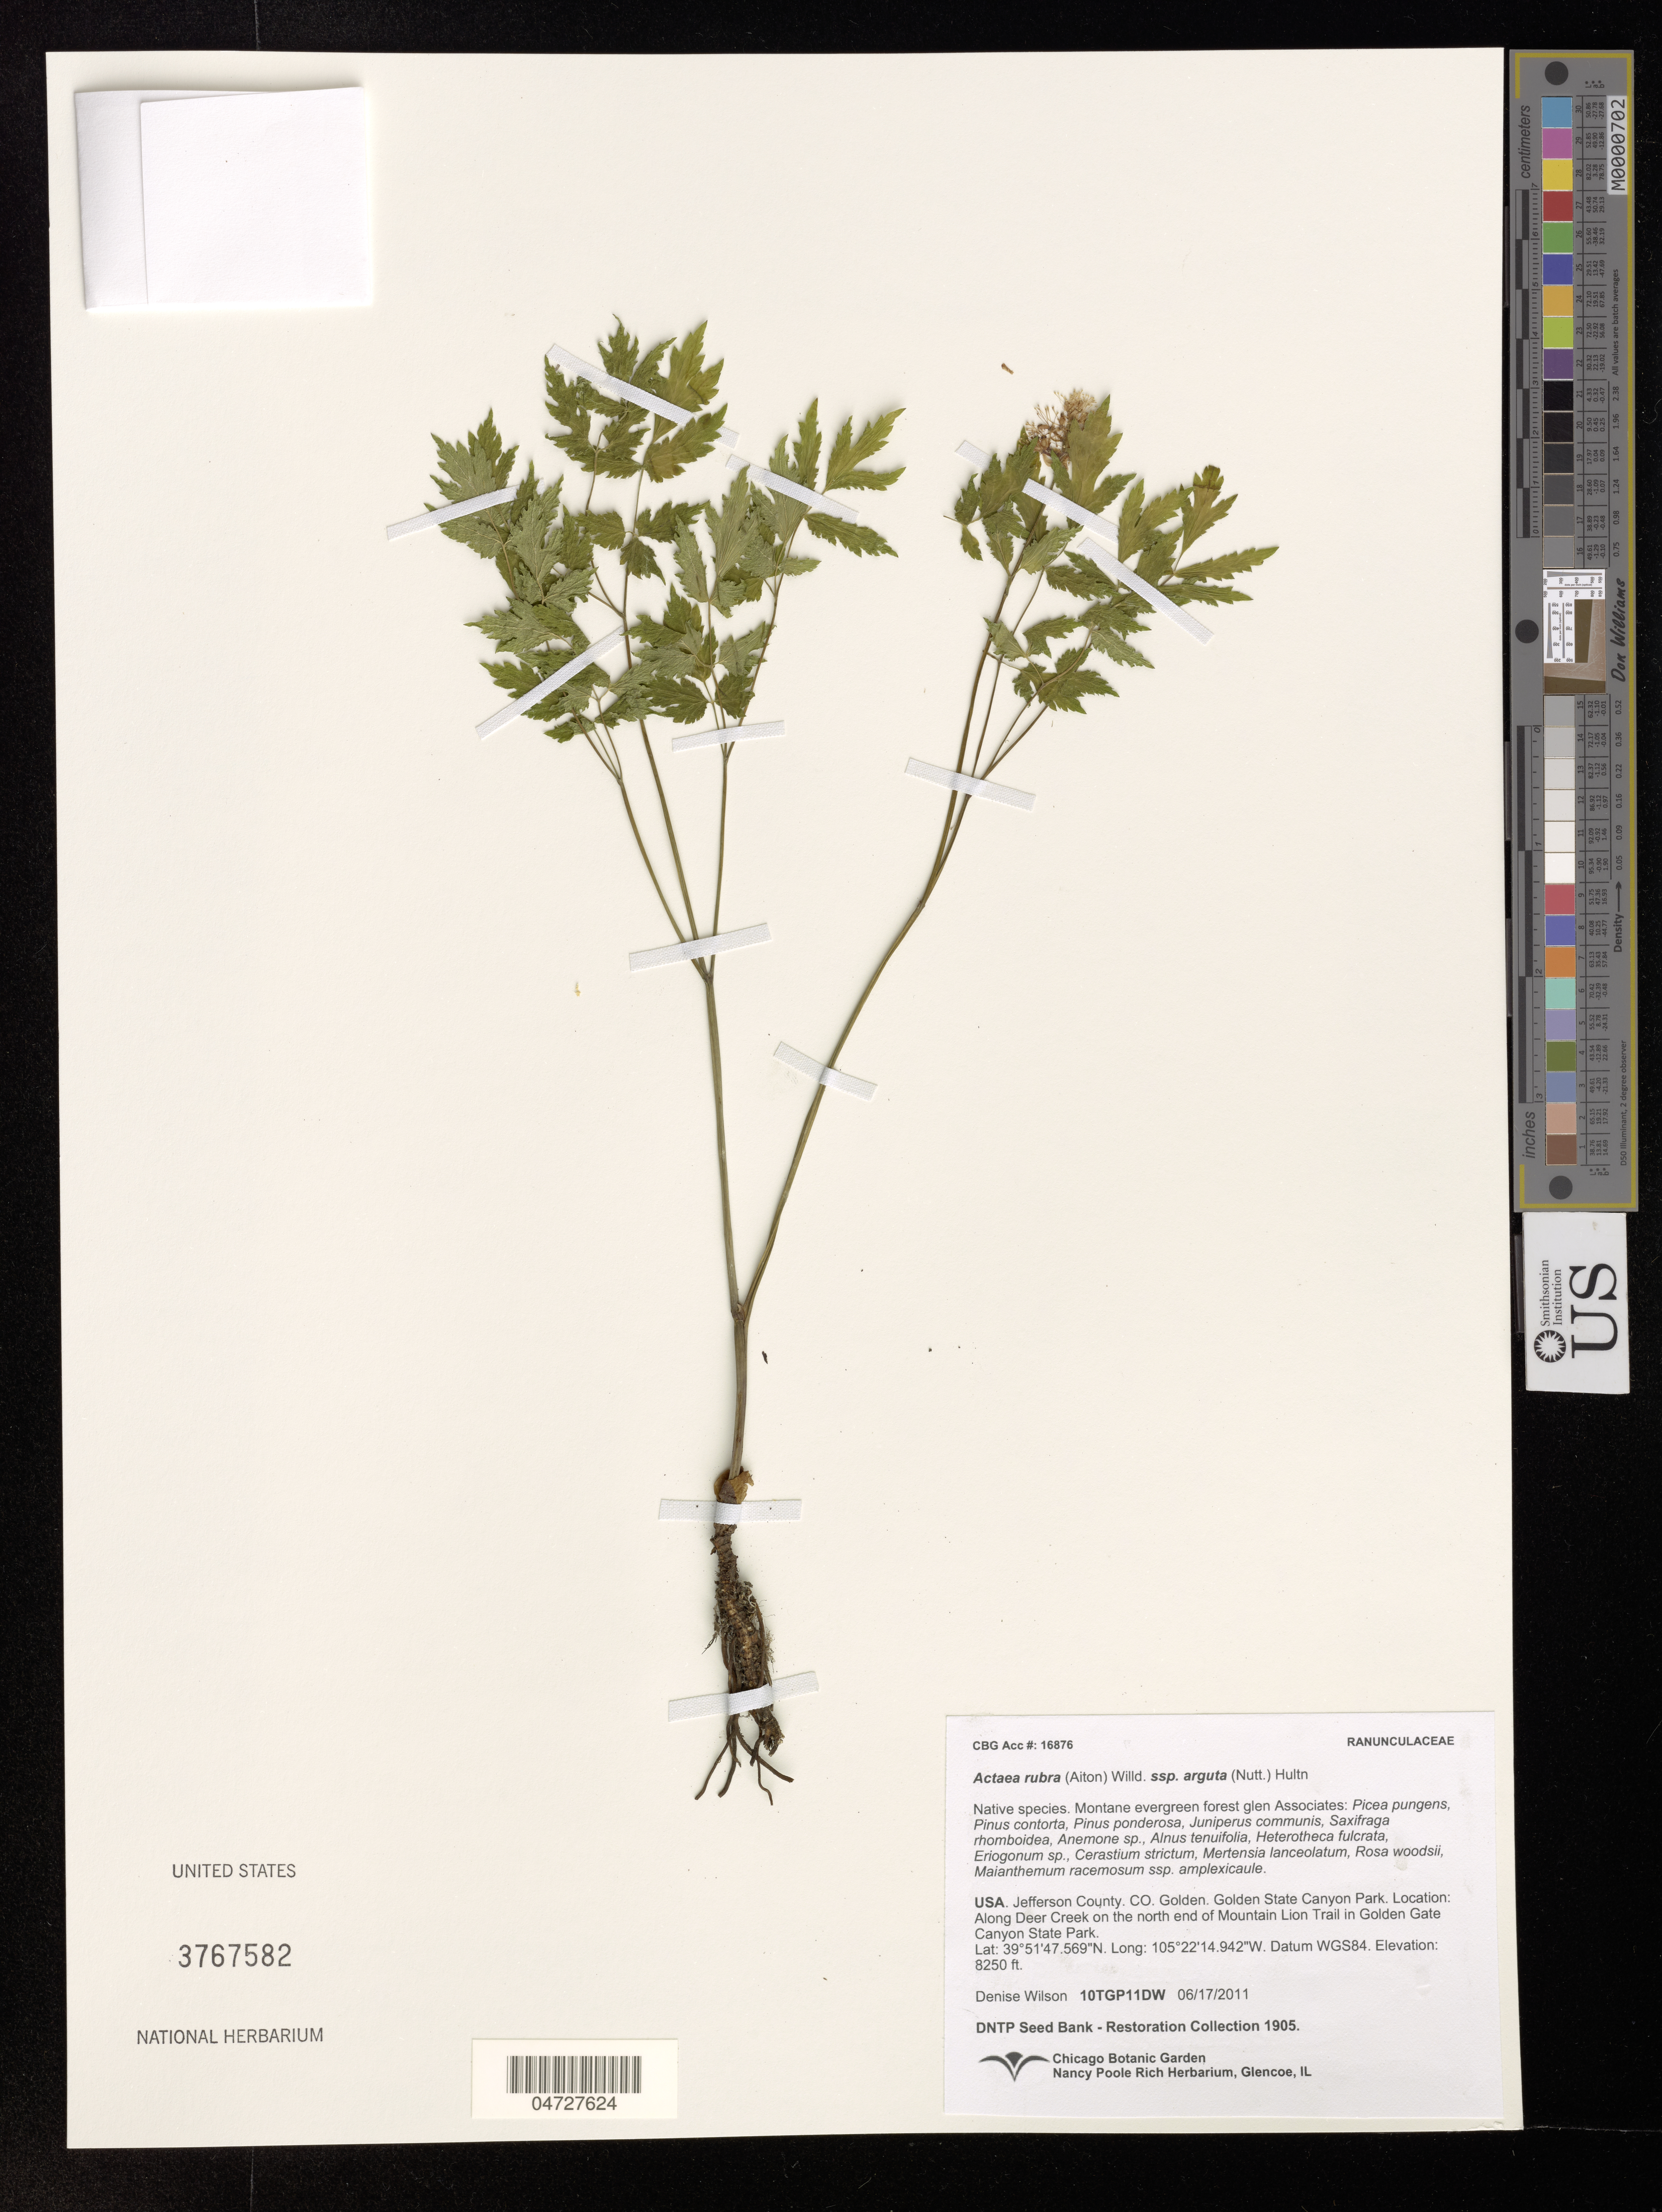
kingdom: Plantae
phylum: Tracheophyta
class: Magnoliopsida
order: Ranunculales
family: Ranunculaceae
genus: Actaea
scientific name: Actaea rubra subsp. arguta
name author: (Nutt.) Hultén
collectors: D. Wilson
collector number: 10TGP11DW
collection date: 2011-06-17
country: United States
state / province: Colorado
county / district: Jefferson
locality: Jefferson County. Golden. Golden State Canyon Park. Along Deer Creek on the north end of Mountain Lion Trail in Golden Gate Canyon State Park.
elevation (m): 2515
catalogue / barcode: US 3767582